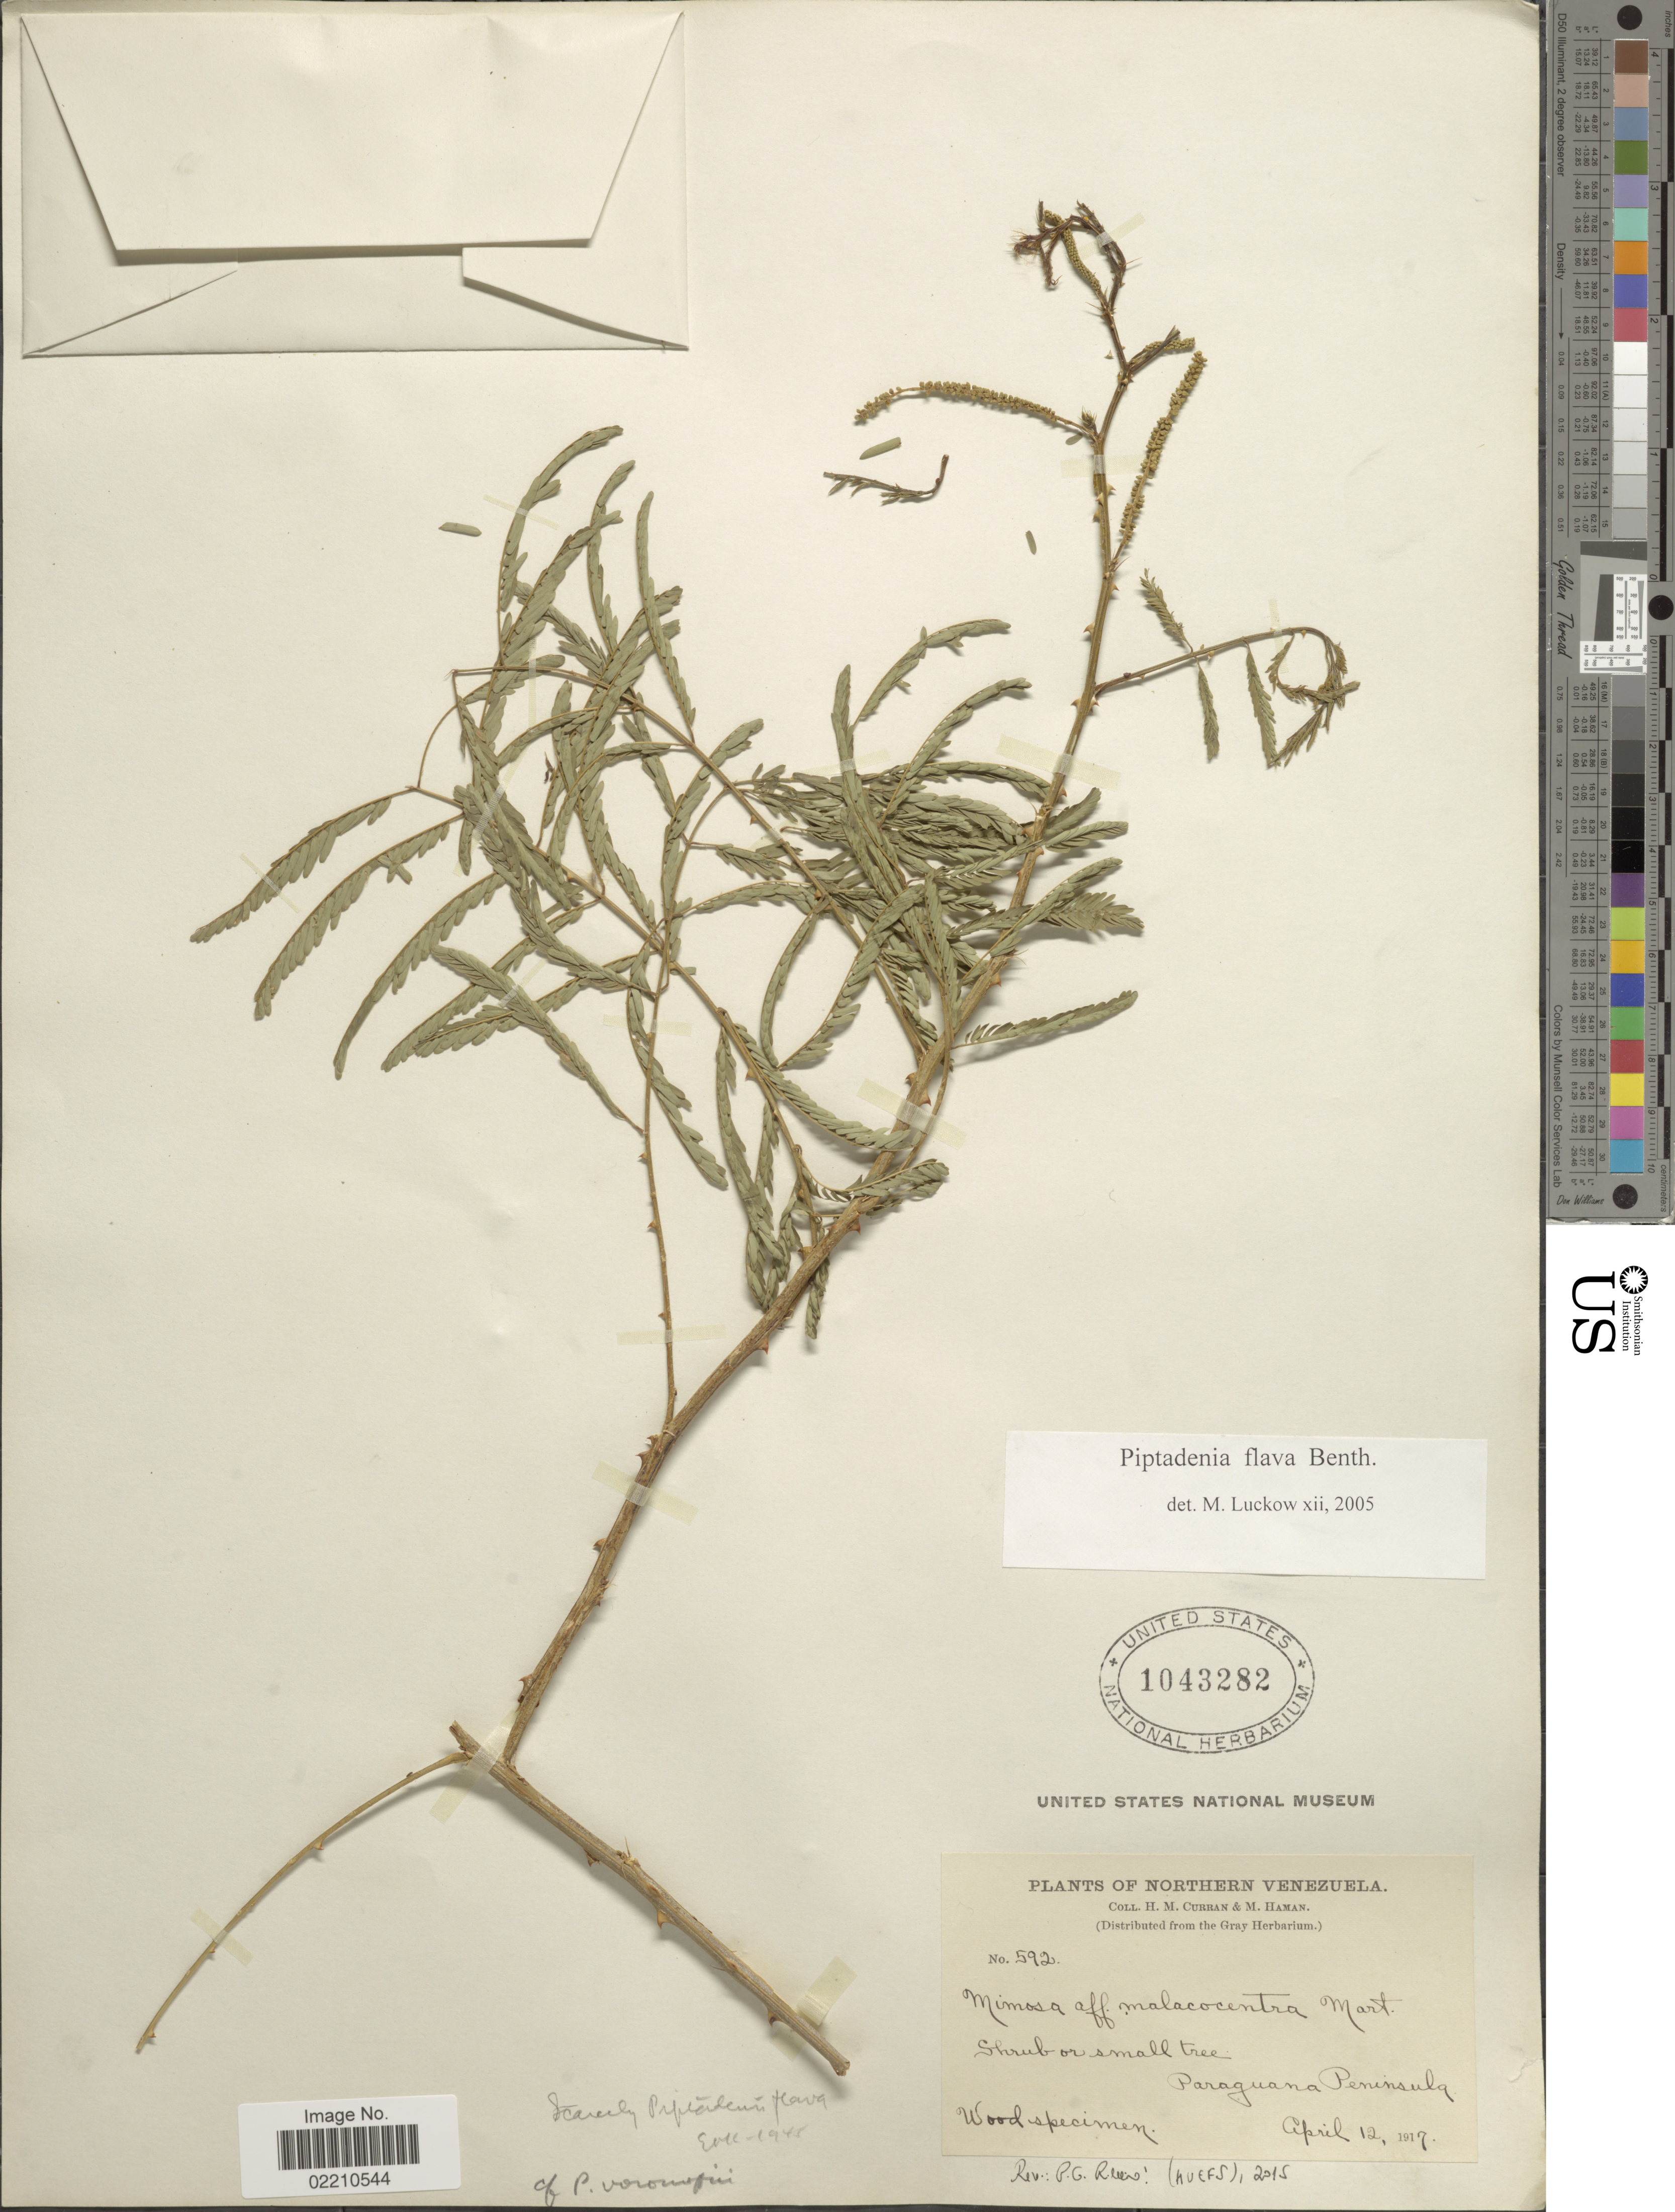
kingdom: Plantae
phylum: Tracheophyta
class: Magnoliopsida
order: Fabales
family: Fabaceae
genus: Piptadenia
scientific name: Piptadenia flava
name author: (DC.) Benth.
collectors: H. M. Curran & M. Haman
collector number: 592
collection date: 1917-04-12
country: Venezuela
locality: Northern Venzuela, Paraguana Peninsula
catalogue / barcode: US 1043282